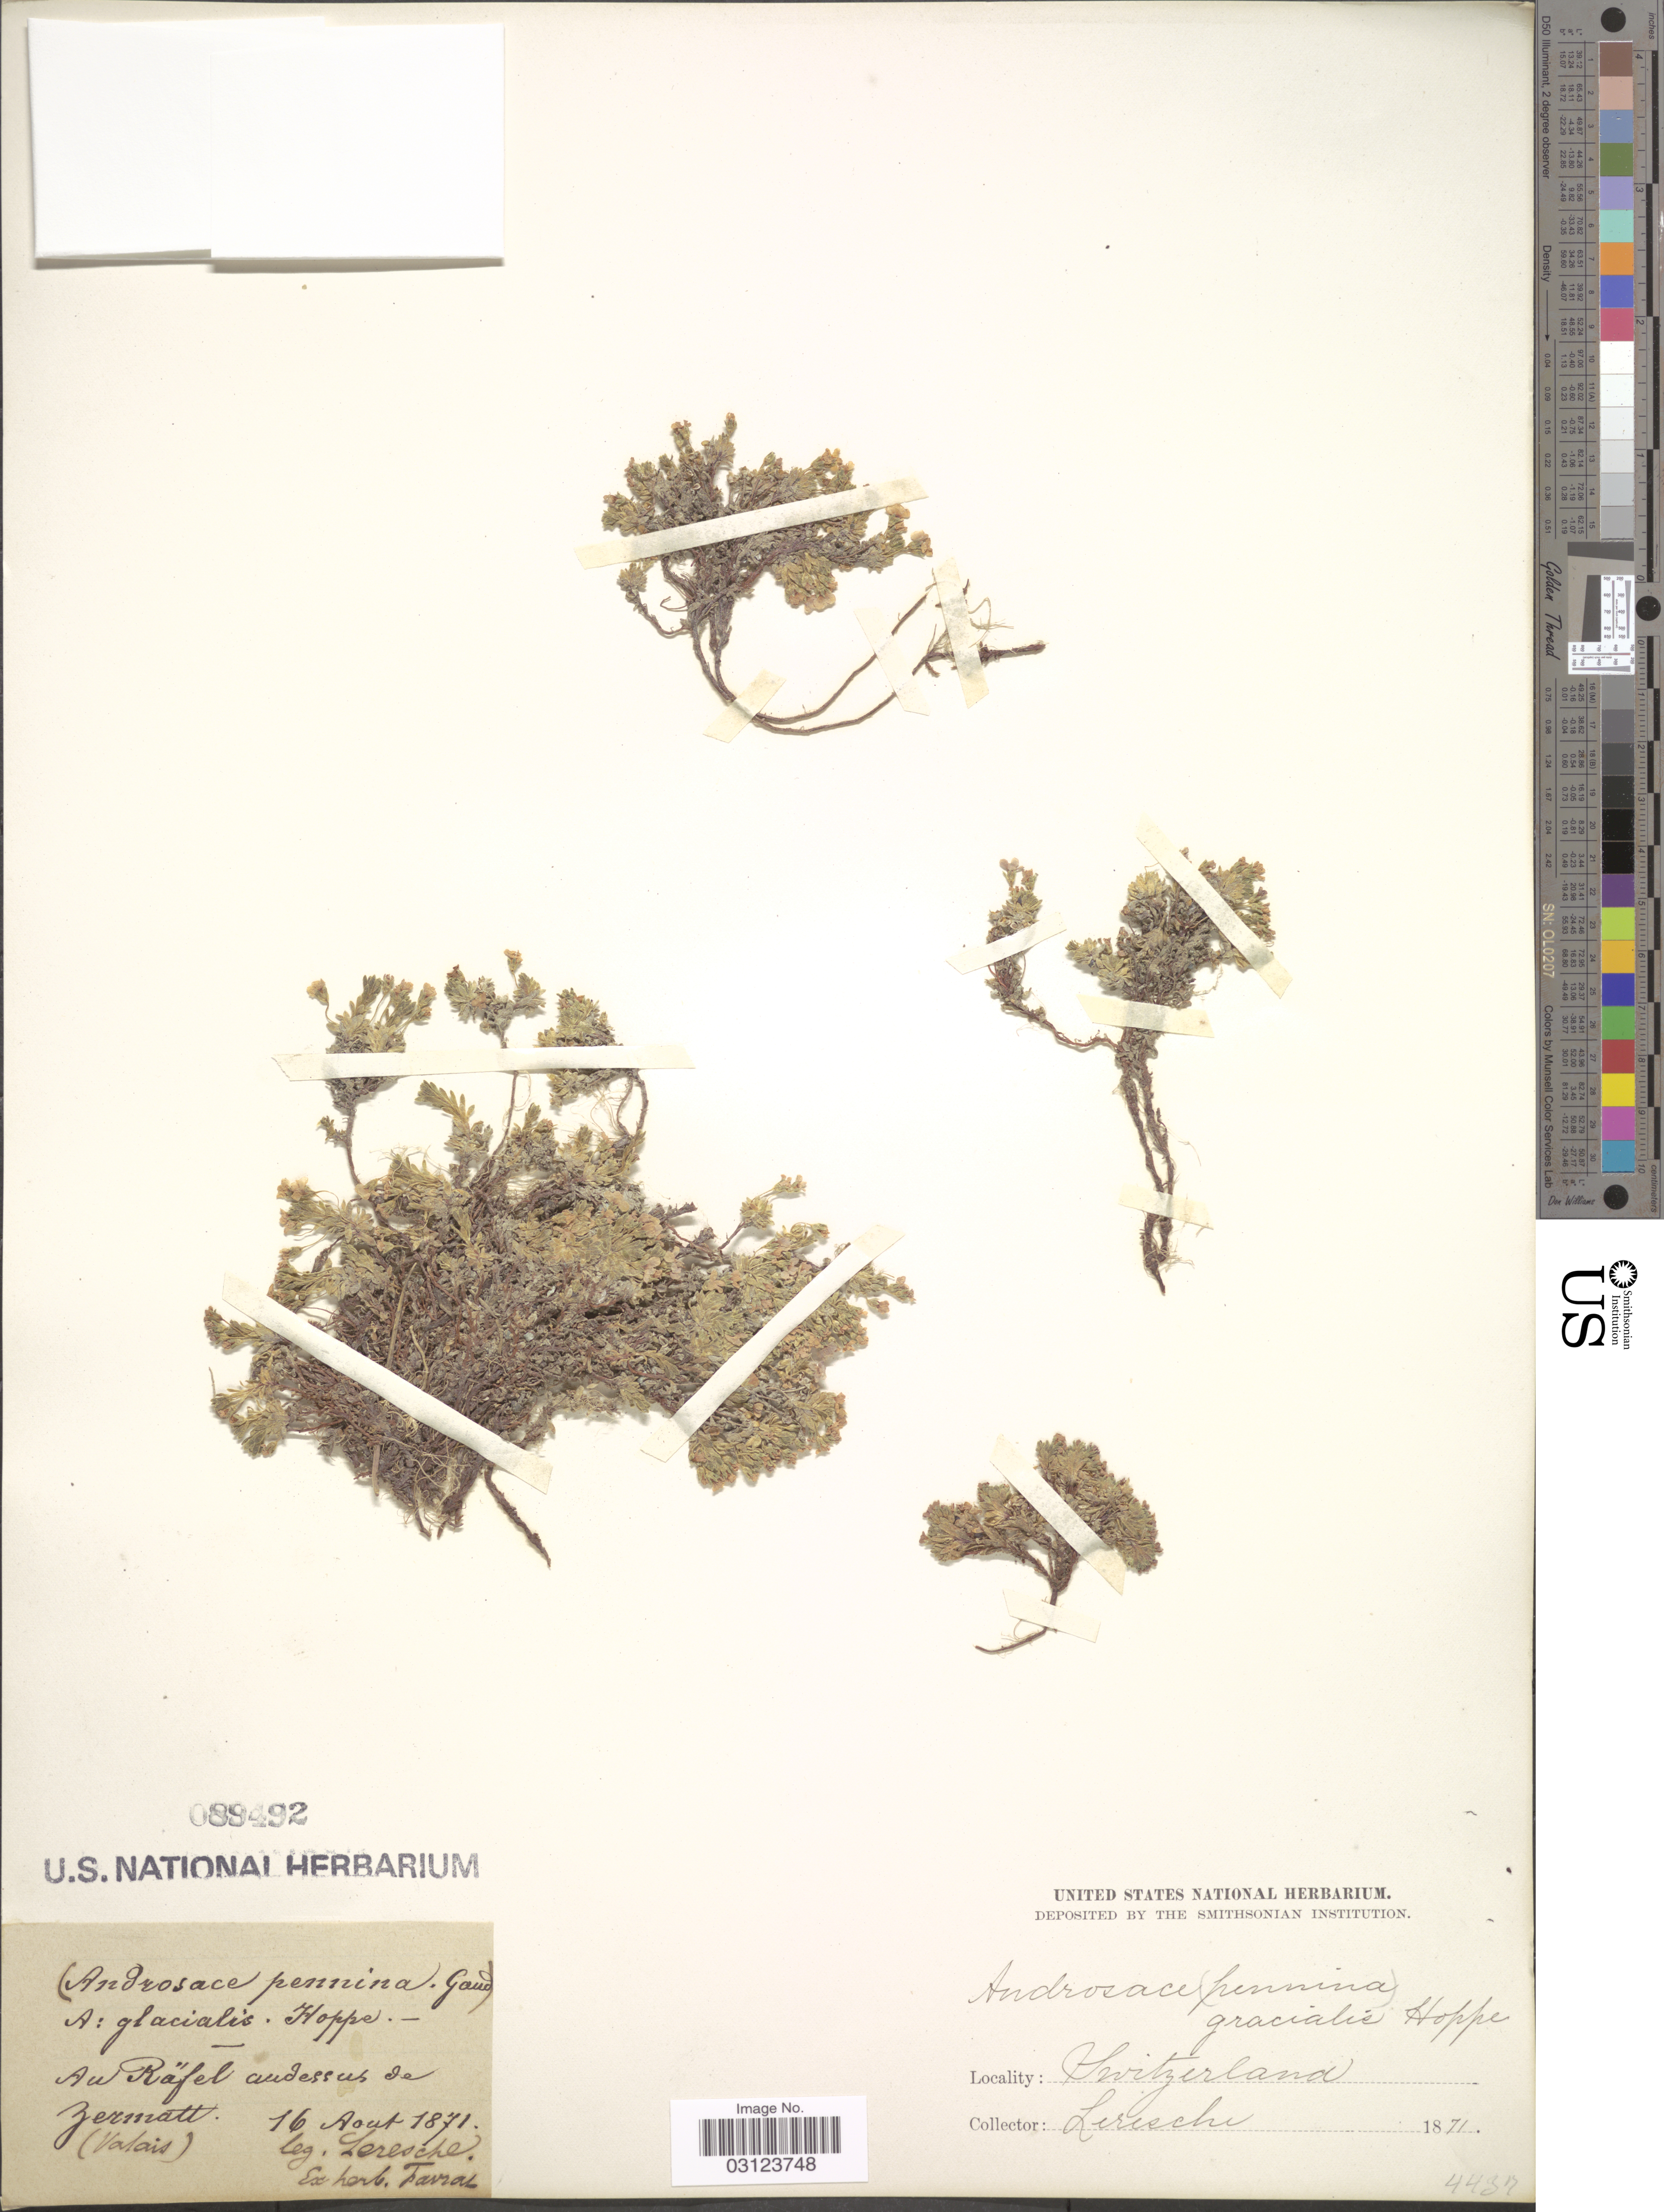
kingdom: Plantae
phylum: Tracheophyta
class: Magnoliopsida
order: Ericales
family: Primulaceae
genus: Androsace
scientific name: Androsace glacialis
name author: (Hegetschw.) Hoppe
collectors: Leresche, --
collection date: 1871-08-16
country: Switzerland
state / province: Valais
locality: Au Räfel audessus de Zermatt (Valais).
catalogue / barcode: US 89492